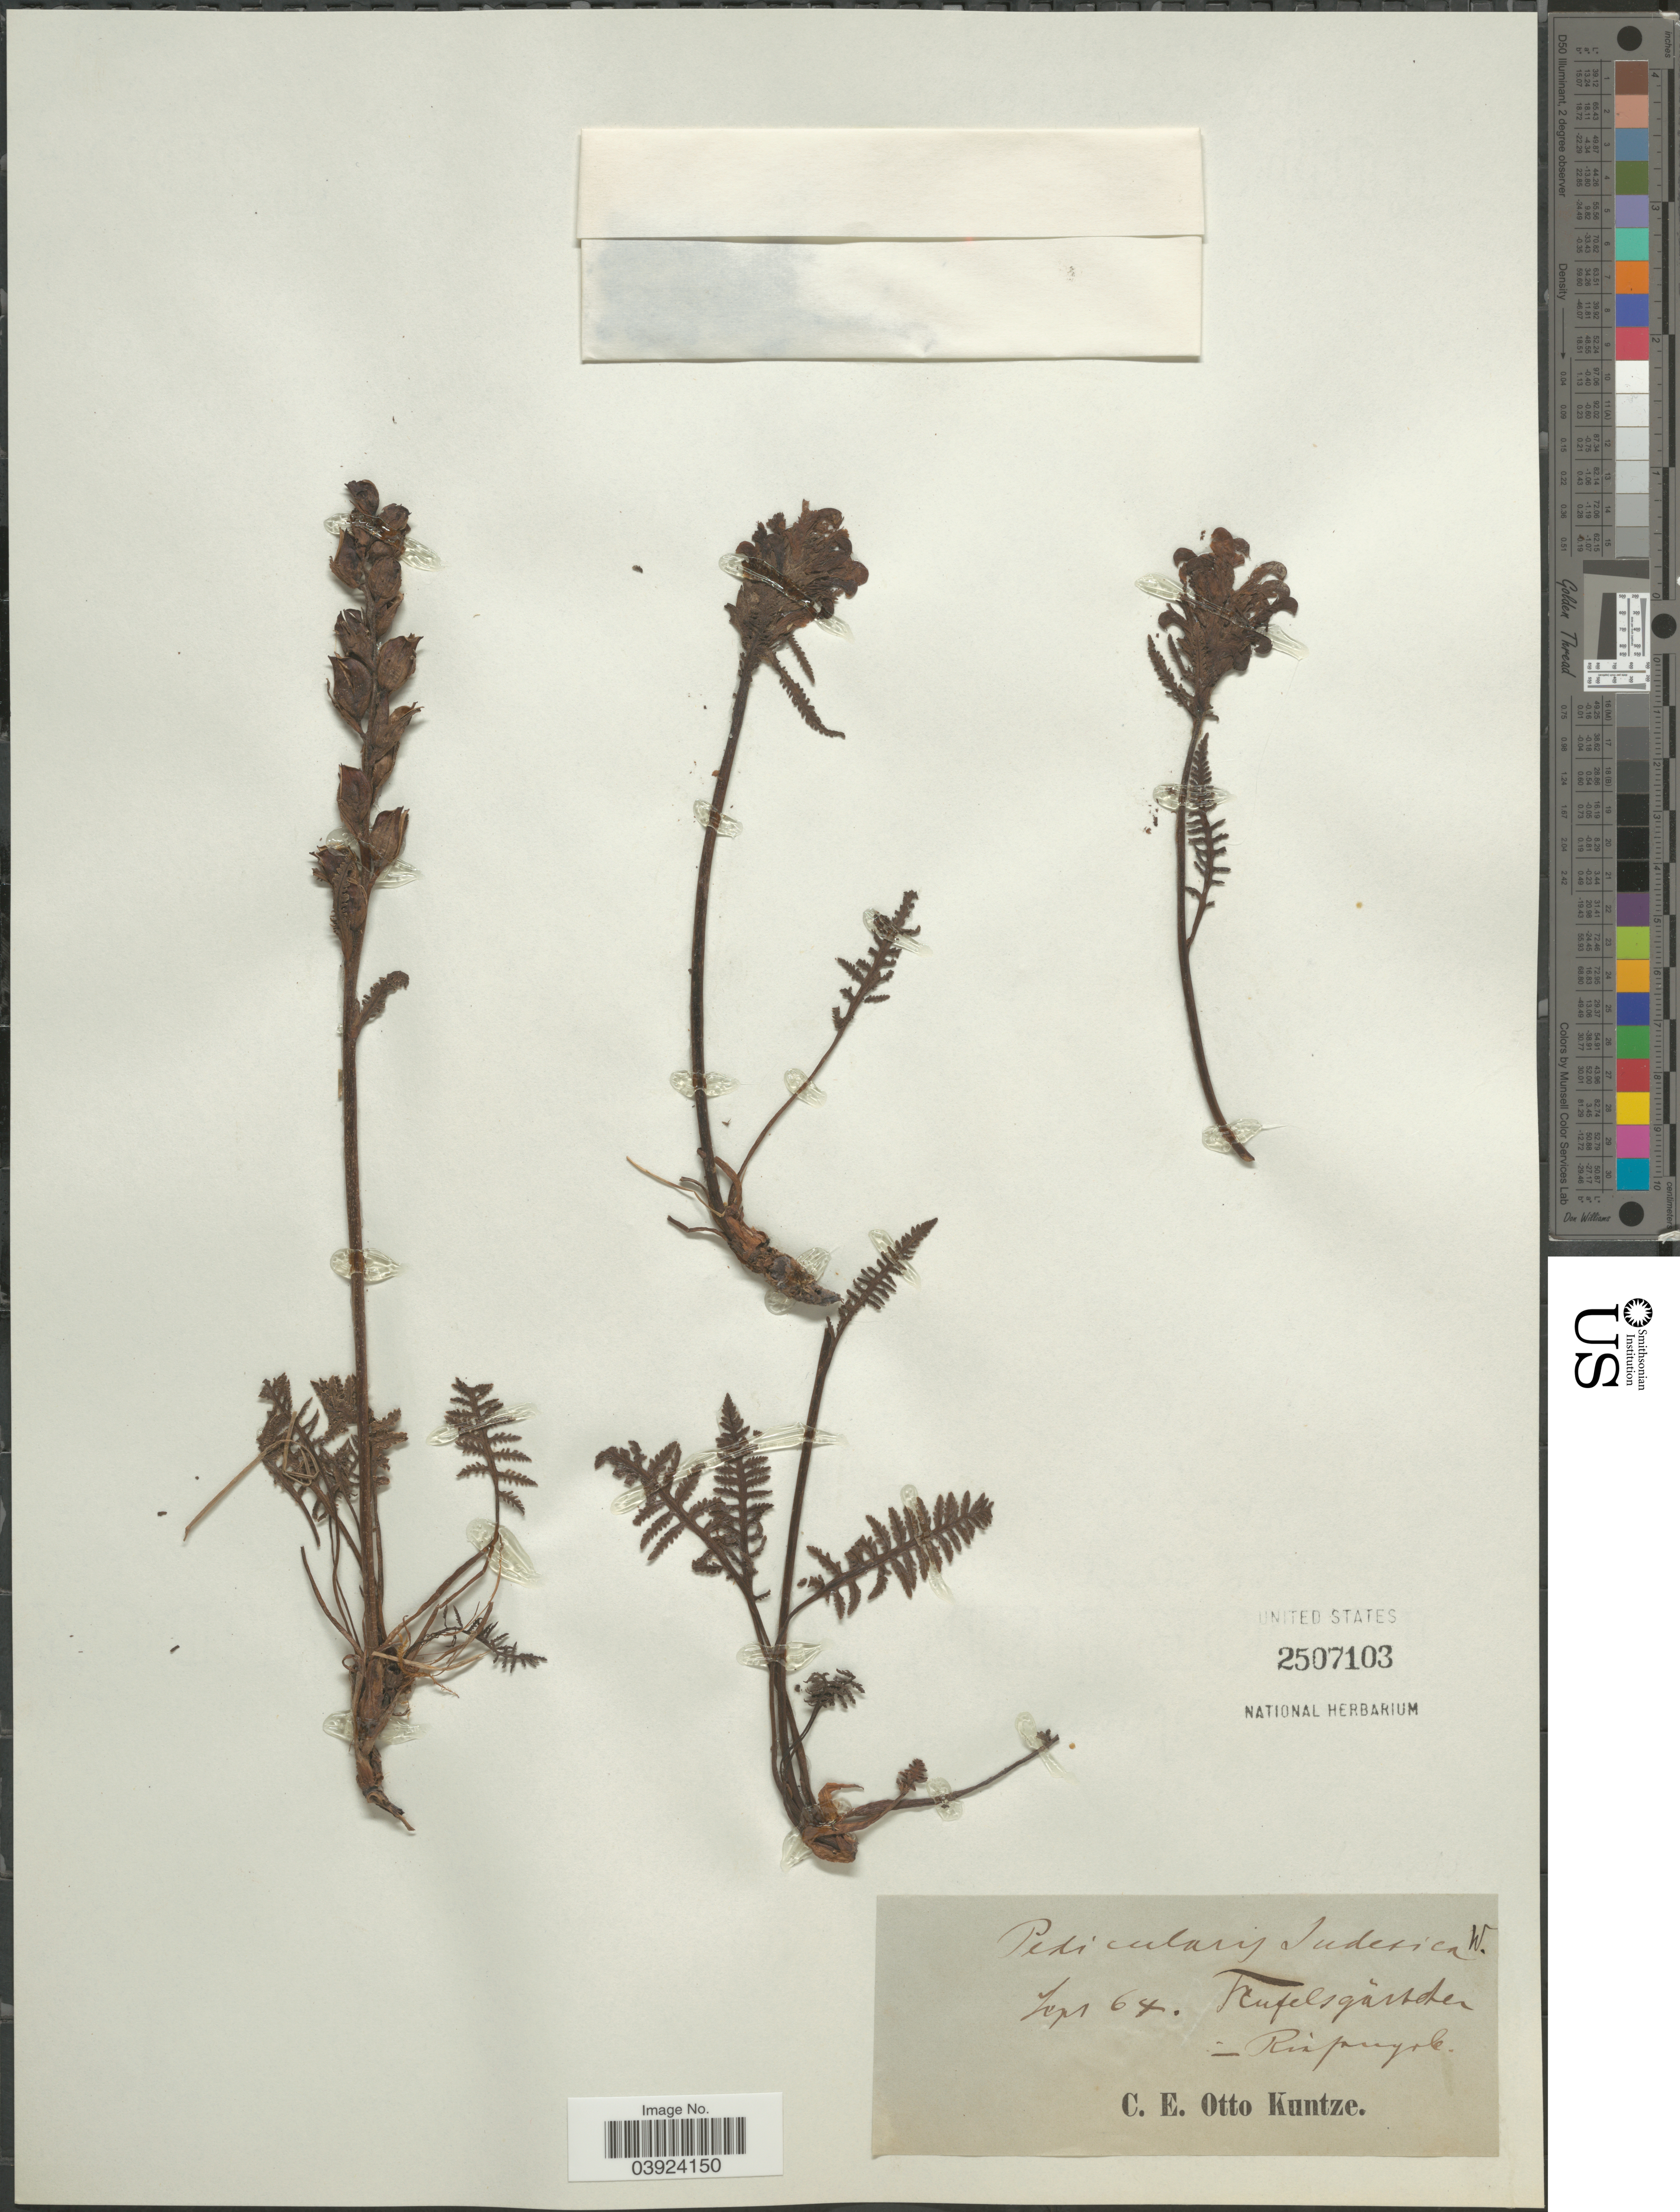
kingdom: Plantae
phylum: Tracheophyta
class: Magnoliopsida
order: Lamiales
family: Orobanchaceae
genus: Pedicularis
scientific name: Pedicularis sudetica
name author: Willd.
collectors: C.E.O. Kuntze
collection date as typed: Transcribed d/m/y: /9/64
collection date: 1864-09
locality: Trufelsgärtden_ Rinpuyole. [interpreted]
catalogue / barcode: US 2507103